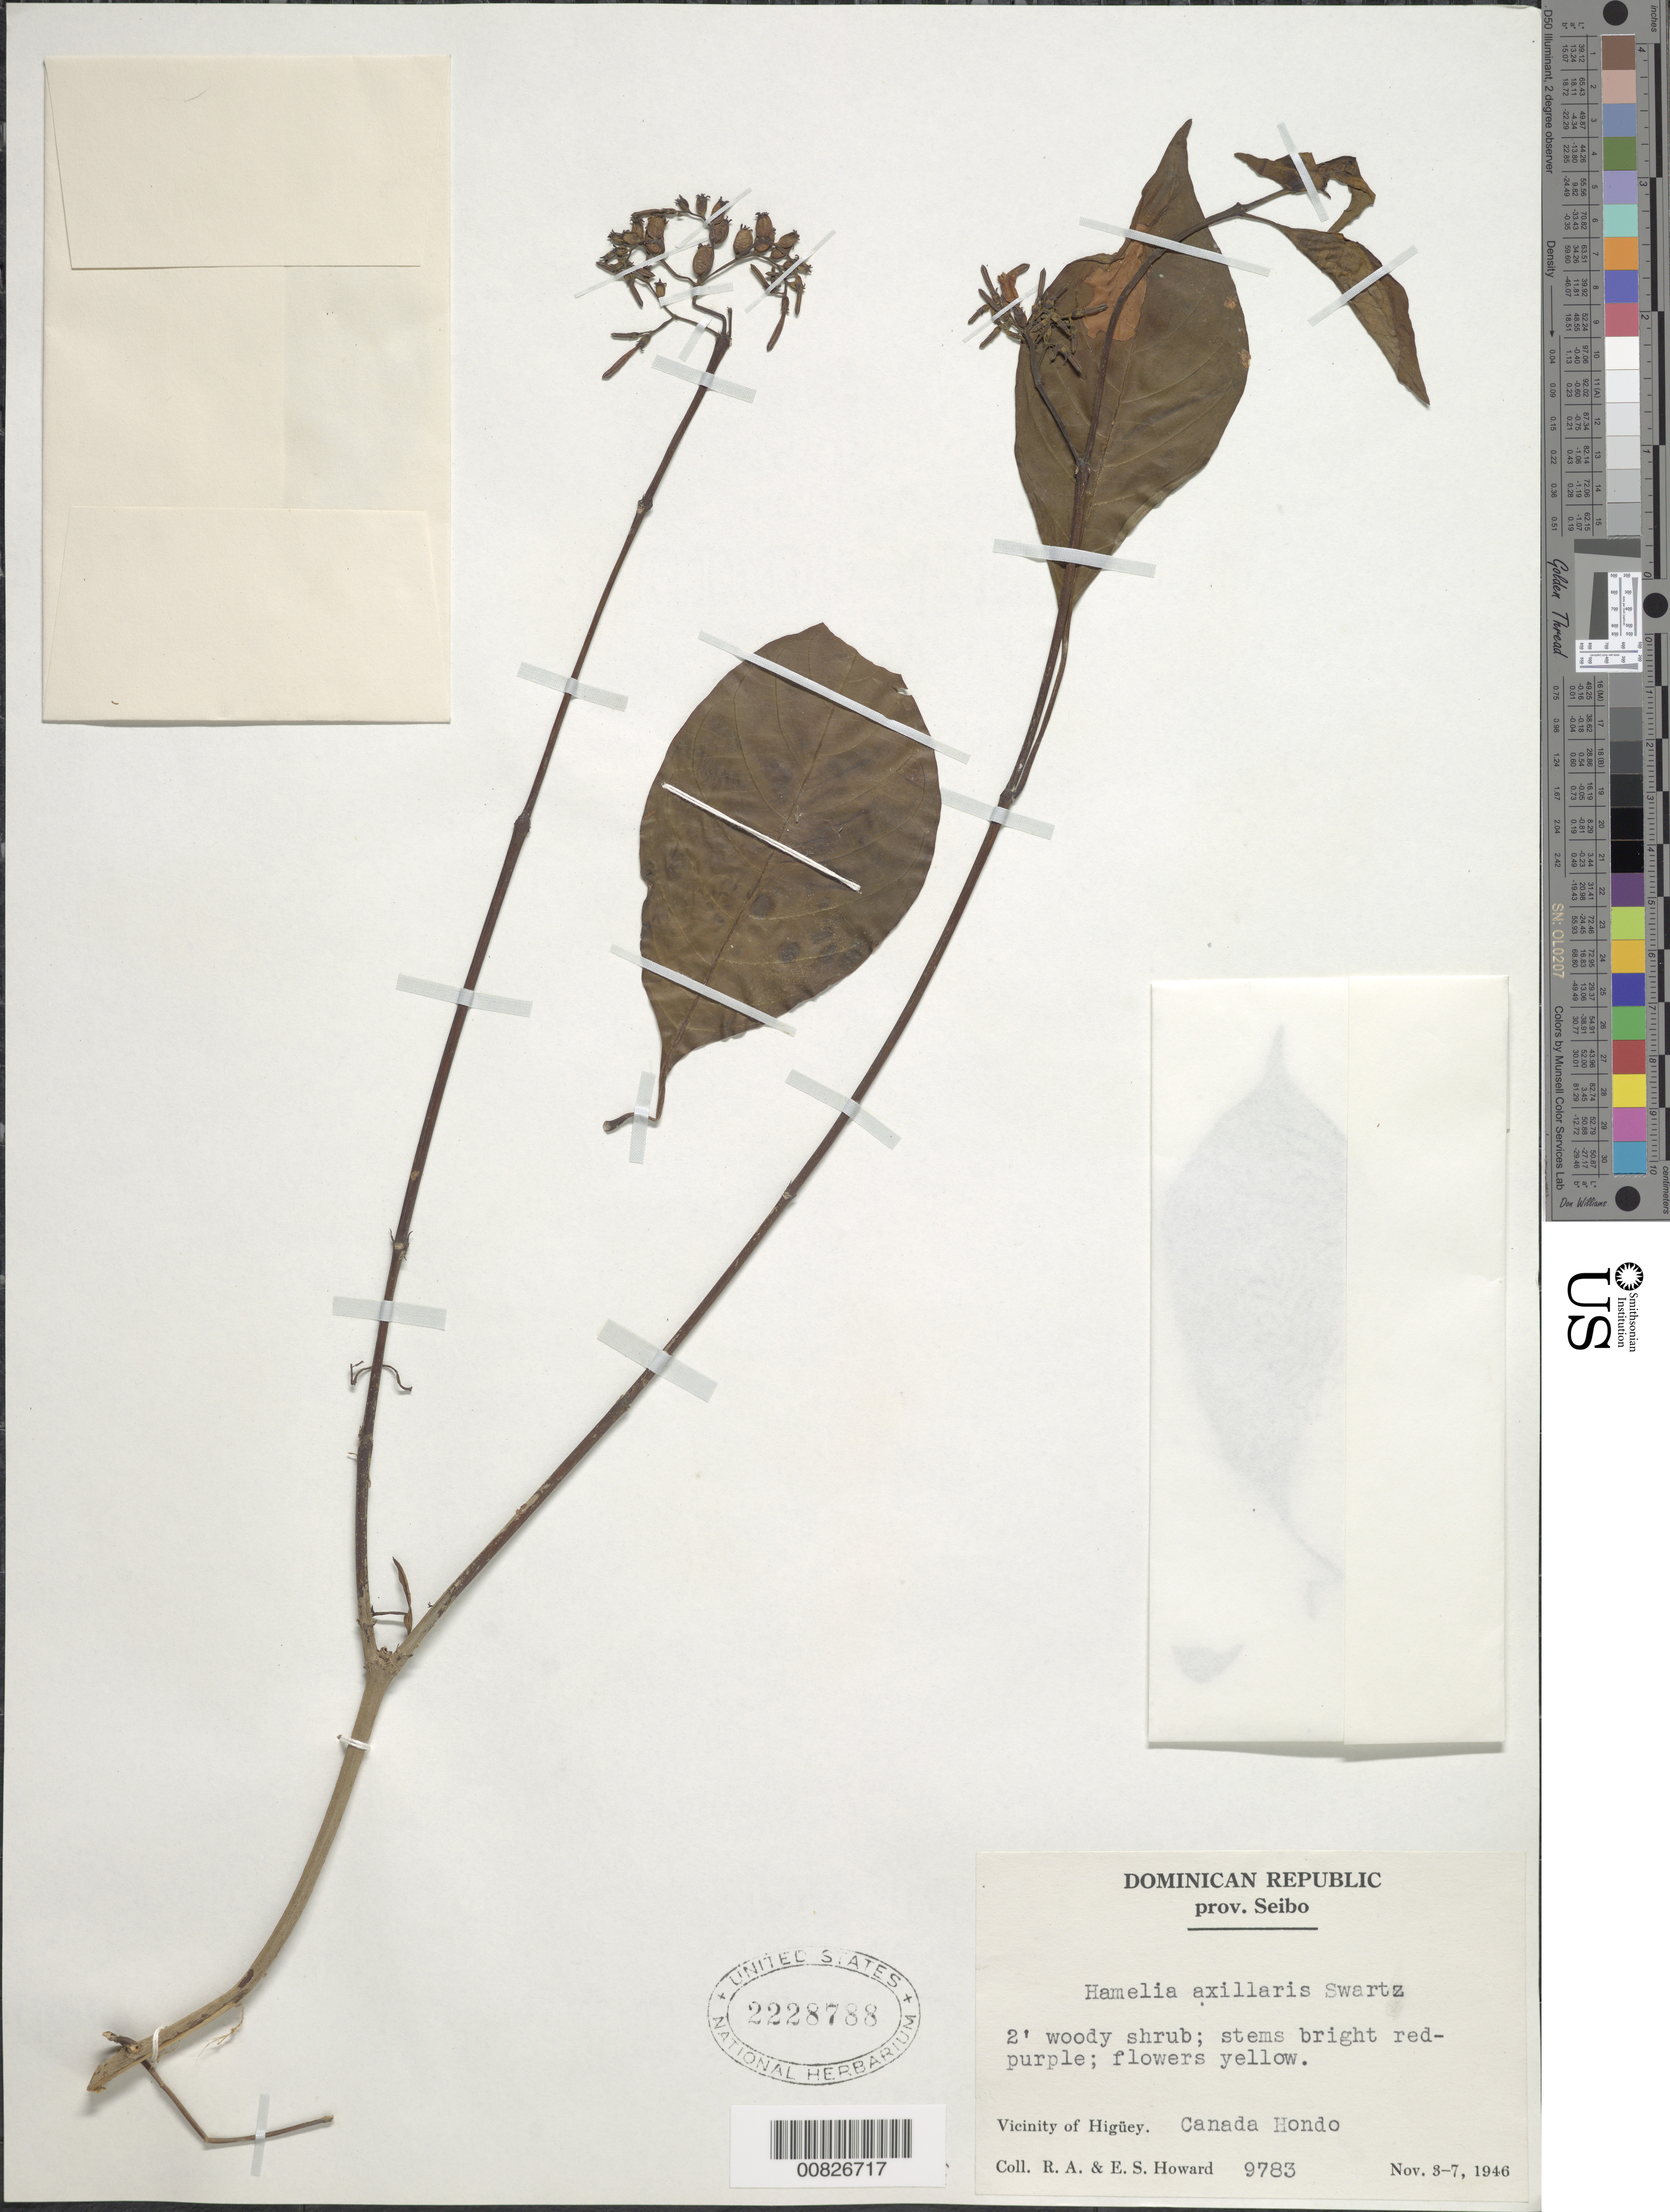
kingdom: Plantae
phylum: Tracheophyta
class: Magnoliopsida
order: Gentianales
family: Rubiaceae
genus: Hamelia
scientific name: Hamelia axillaris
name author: Sw.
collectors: R. A. Howard & E. S. Howard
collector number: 9783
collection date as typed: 03 Nov 1946 to 07 Nov 1946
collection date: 1946-11-03/1946-11-07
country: Dominican Republic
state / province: El Seibo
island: Hispaniola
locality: Vicinity of Higüey, Cañada Hondo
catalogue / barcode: US 2228788